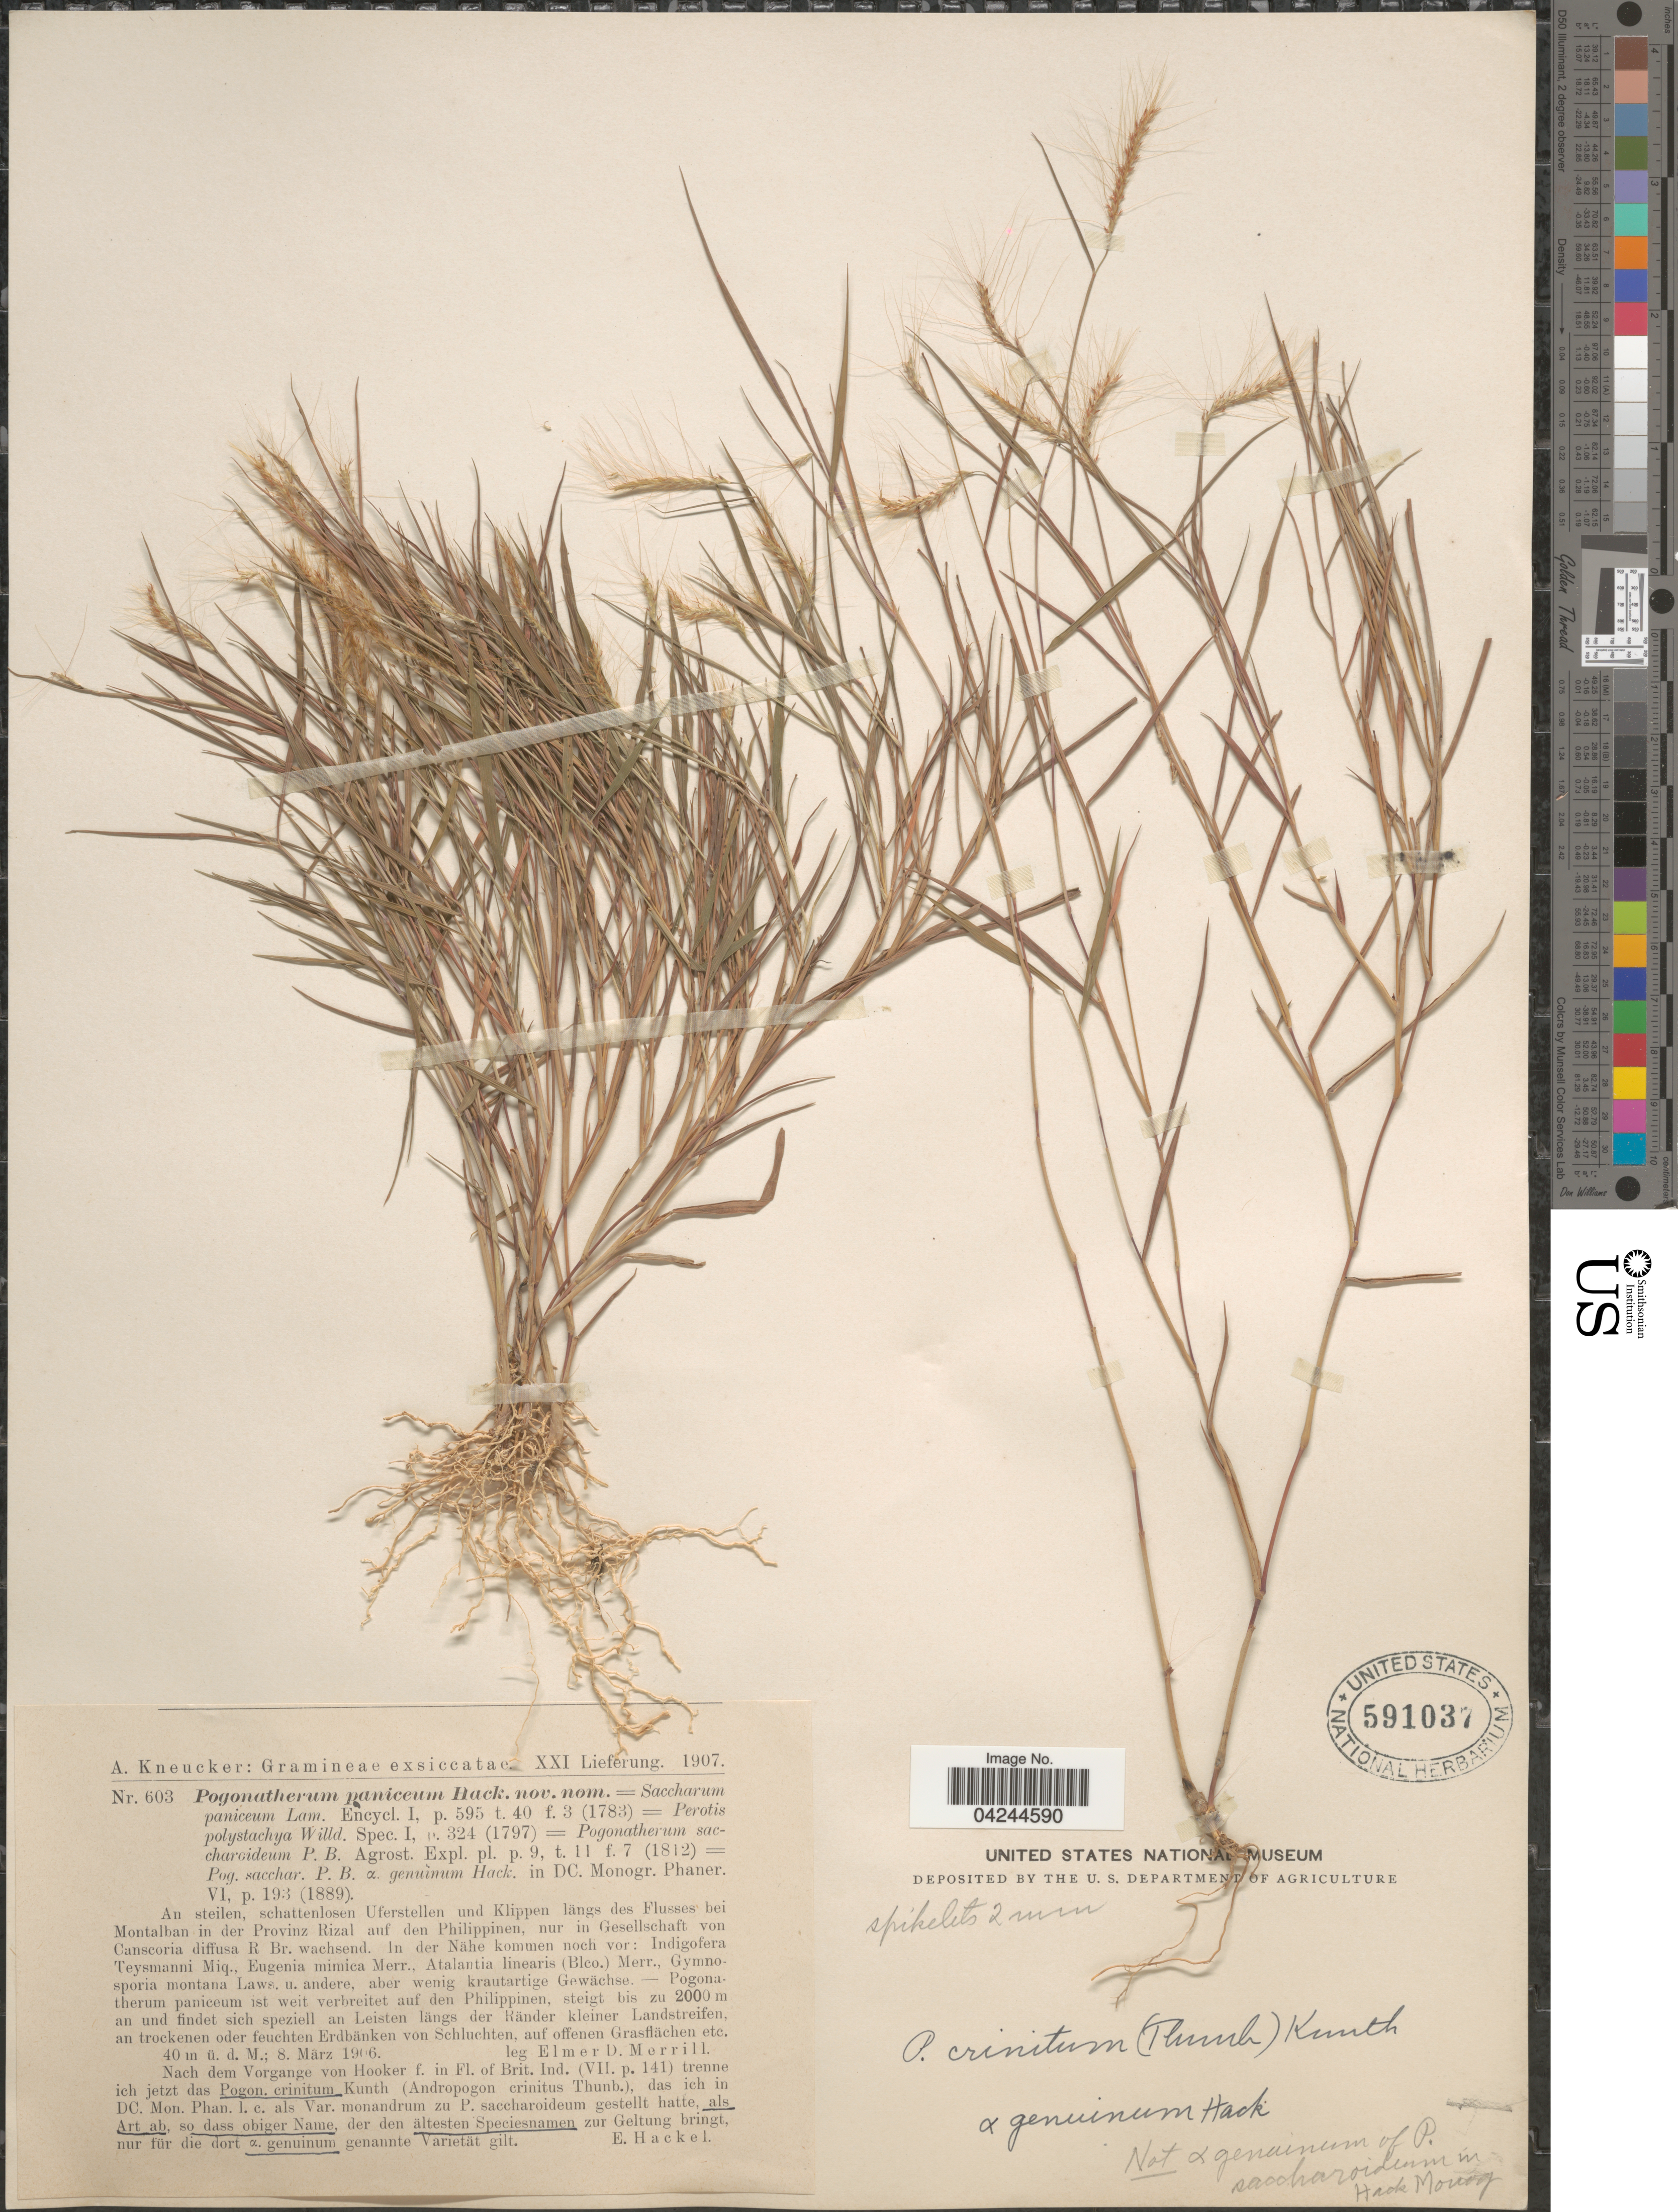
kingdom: Plantae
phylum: Tracheophyta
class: Liliopsida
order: Poales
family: Poaceae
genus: Pogonatherum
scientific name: Pogonatherum crinitum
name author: (Thunb.) Kunth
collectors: E. D. Merrill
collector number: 603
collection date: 1906-03-08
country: Philippines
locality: An steilen, schattenlosen Uferstellen und Klippen langs des Flusses bei Montalban in der Provinz Rizal auf den Philippinen, nur in Gesellschaft von Canscoria diffusa R. Br. wachsend.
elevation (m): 2000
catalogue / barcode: US 591037